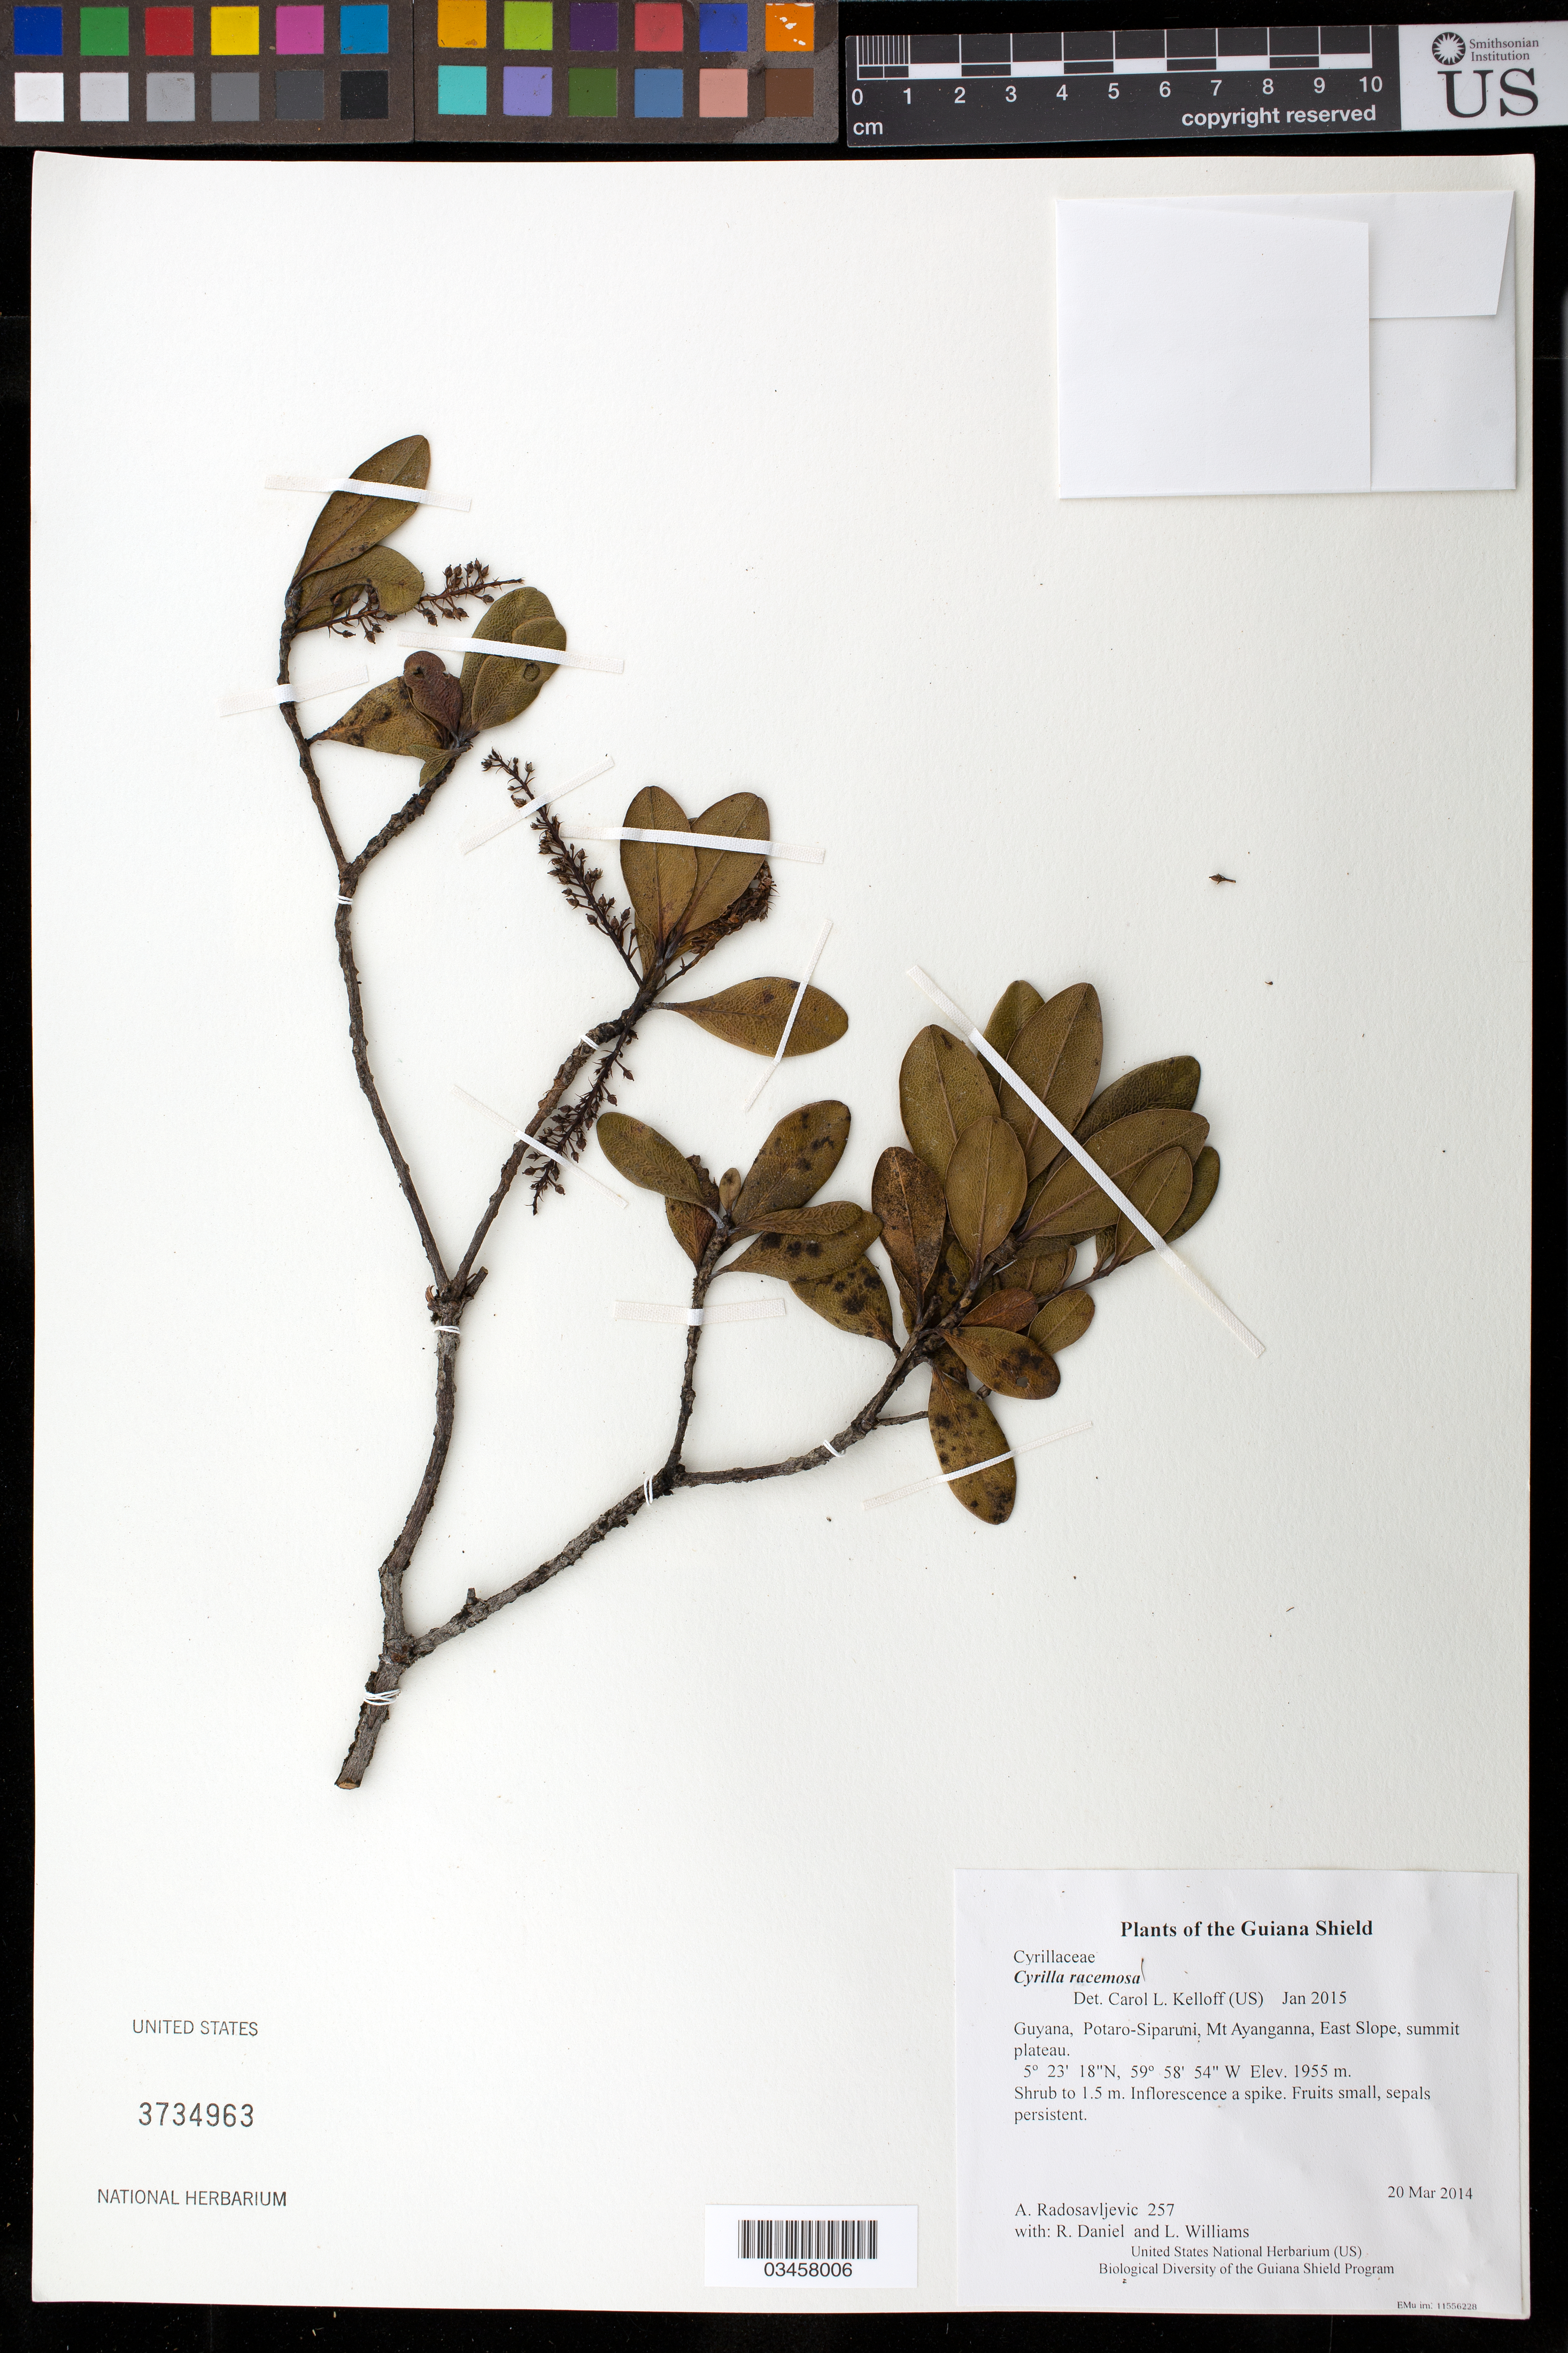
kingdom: Plantae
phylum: Tracheophyta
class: Magnoliopsida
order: Ericales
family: Cyrillaceae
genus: Cyrilla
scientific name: Cyrilla racemiflora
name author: L.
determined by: Kelloff, Carol L., (US), Smithsonian Institution - National Museum of Natural History (UNITED STATES)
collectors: A. Radosavljevic, R. Daniel & L. Williams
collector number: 257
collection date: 2014-03-20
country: Guyana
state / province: Potaro-Siparuni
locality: Mt Ayanganna, East Slope, summit plateau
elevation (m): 1955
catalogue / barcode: US 3734963